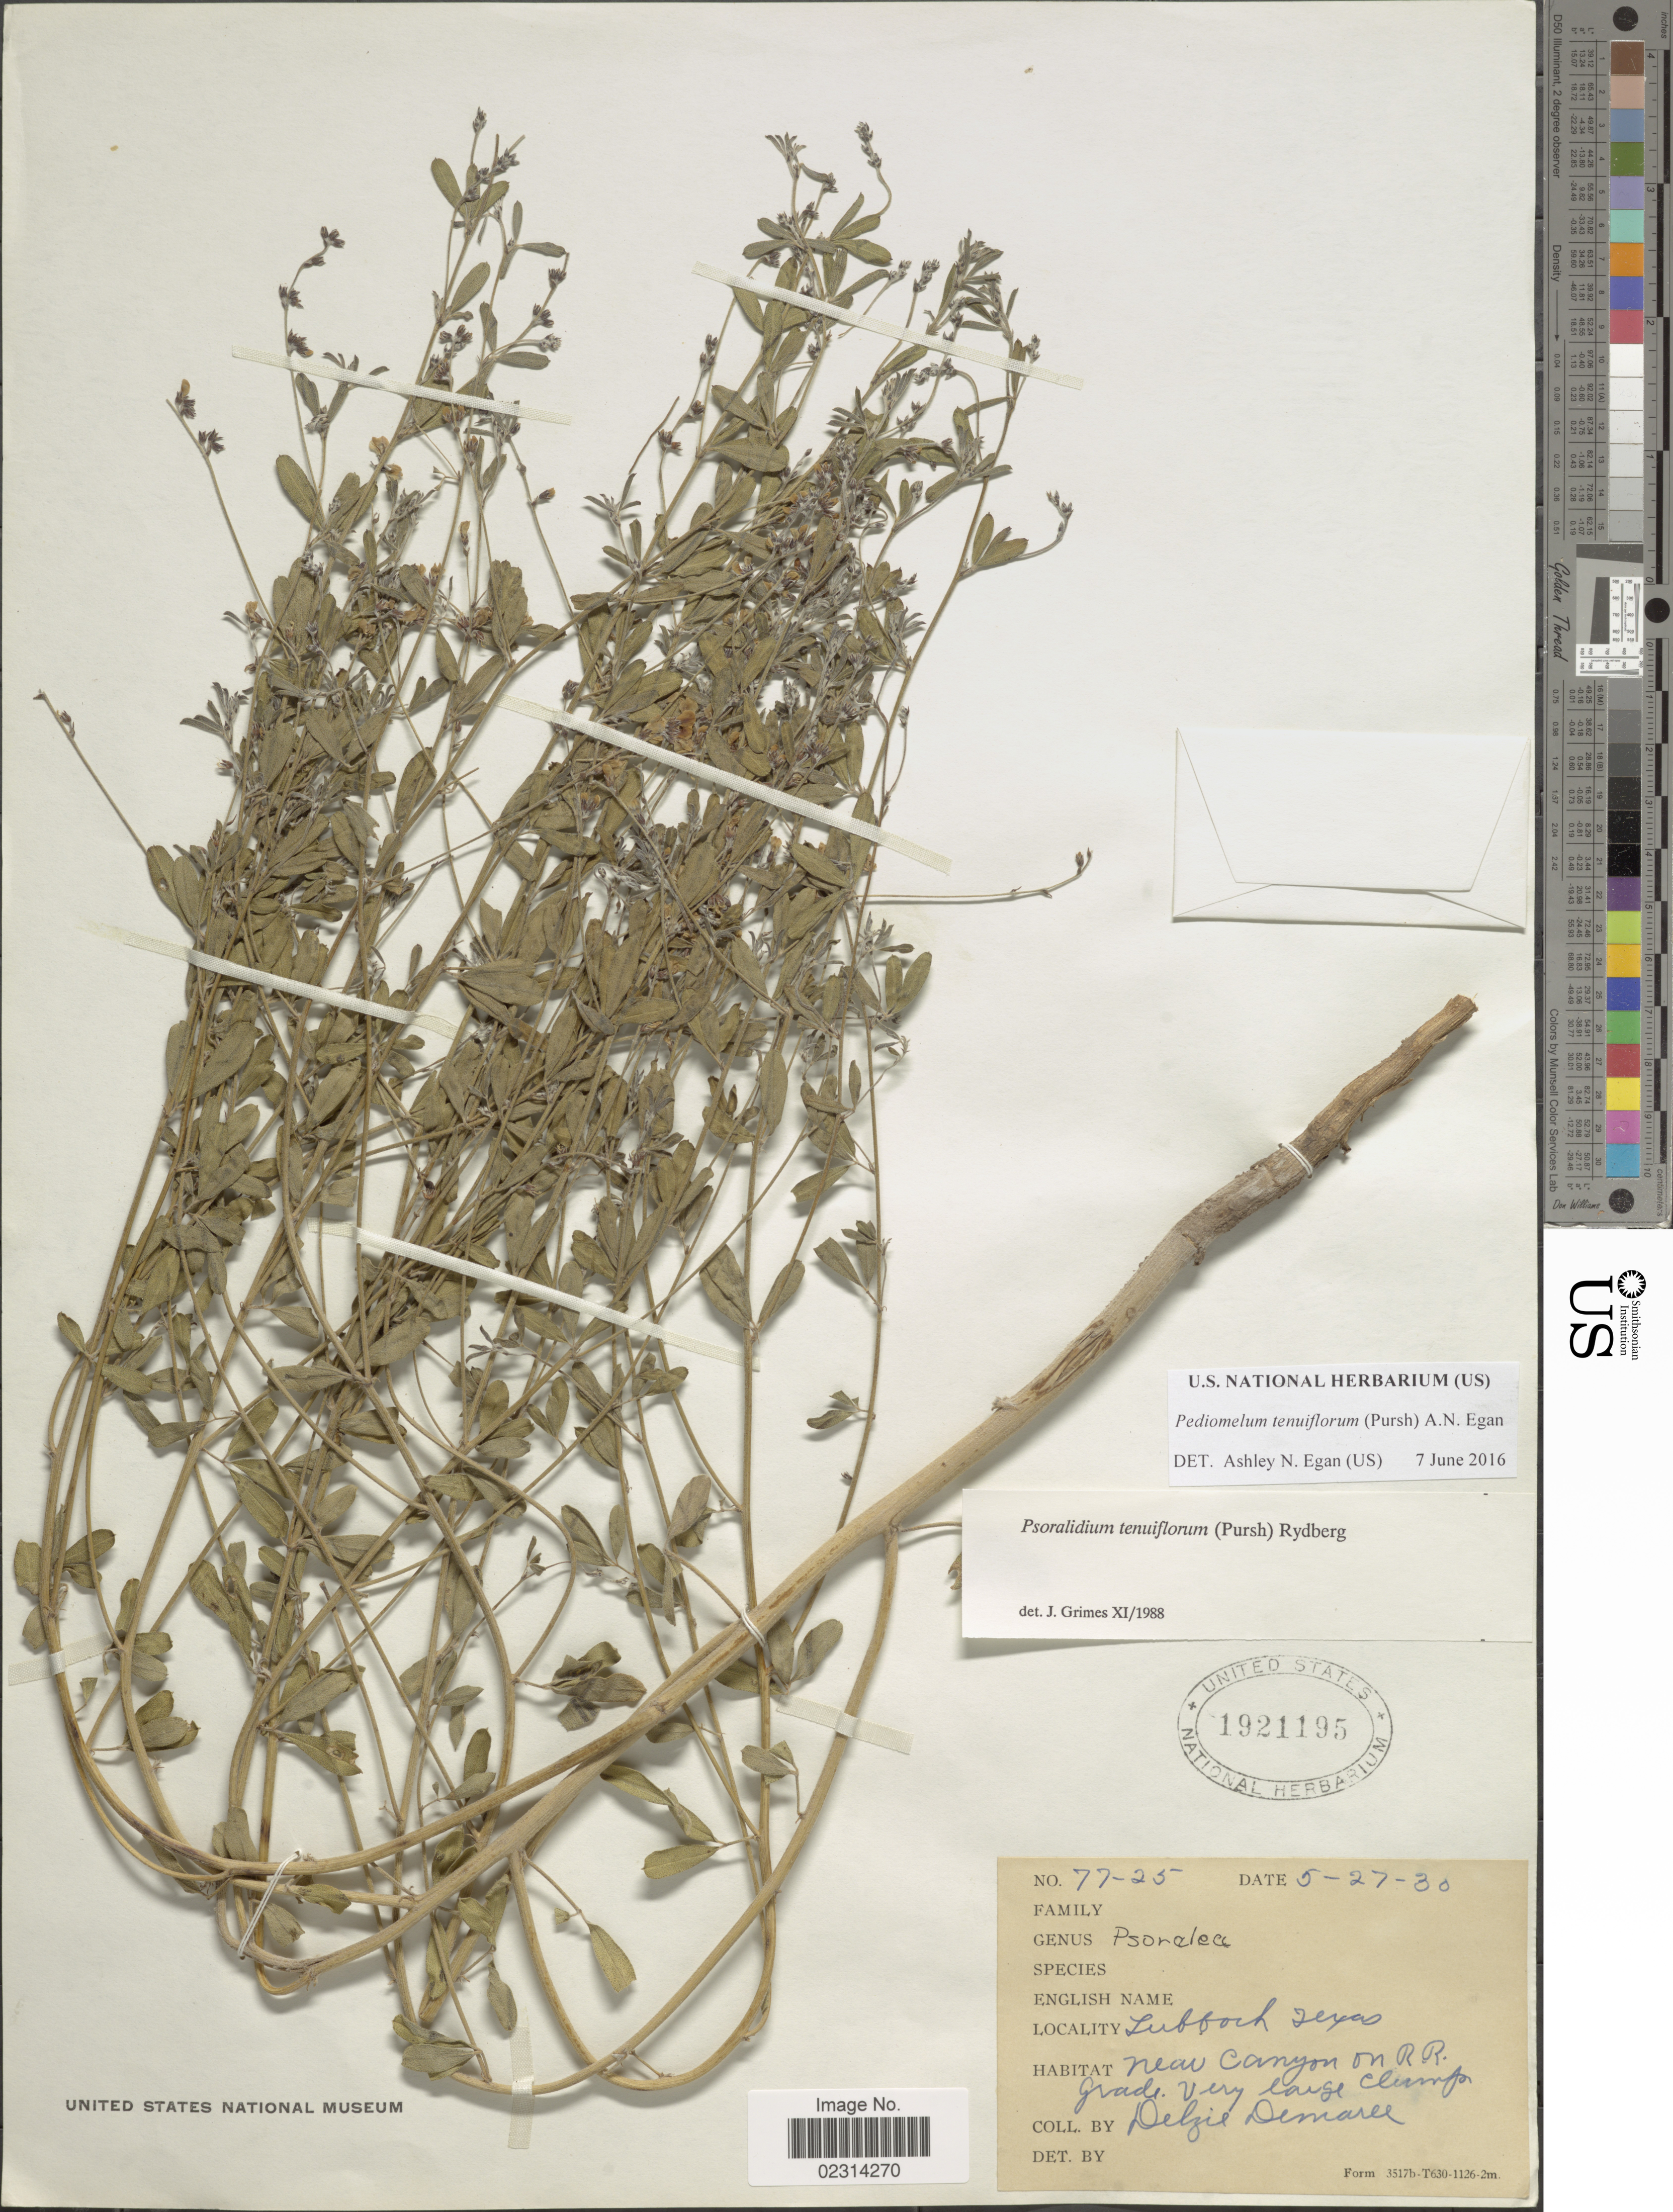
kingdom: Plantae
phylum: Tracheophyta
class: Magnoliopsida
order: Fabales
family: Fabaceae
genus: Psoralidium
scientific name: Psoralidium tenuiflorum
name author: (Pursh) Rydb.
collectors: D. Demaree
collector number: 77-25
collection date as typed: Transcribed d/m/y: 27/5/30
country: United States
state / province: Texas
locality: Near Canyon on R. R. Grade. Lubbock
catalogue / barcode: US 1921195